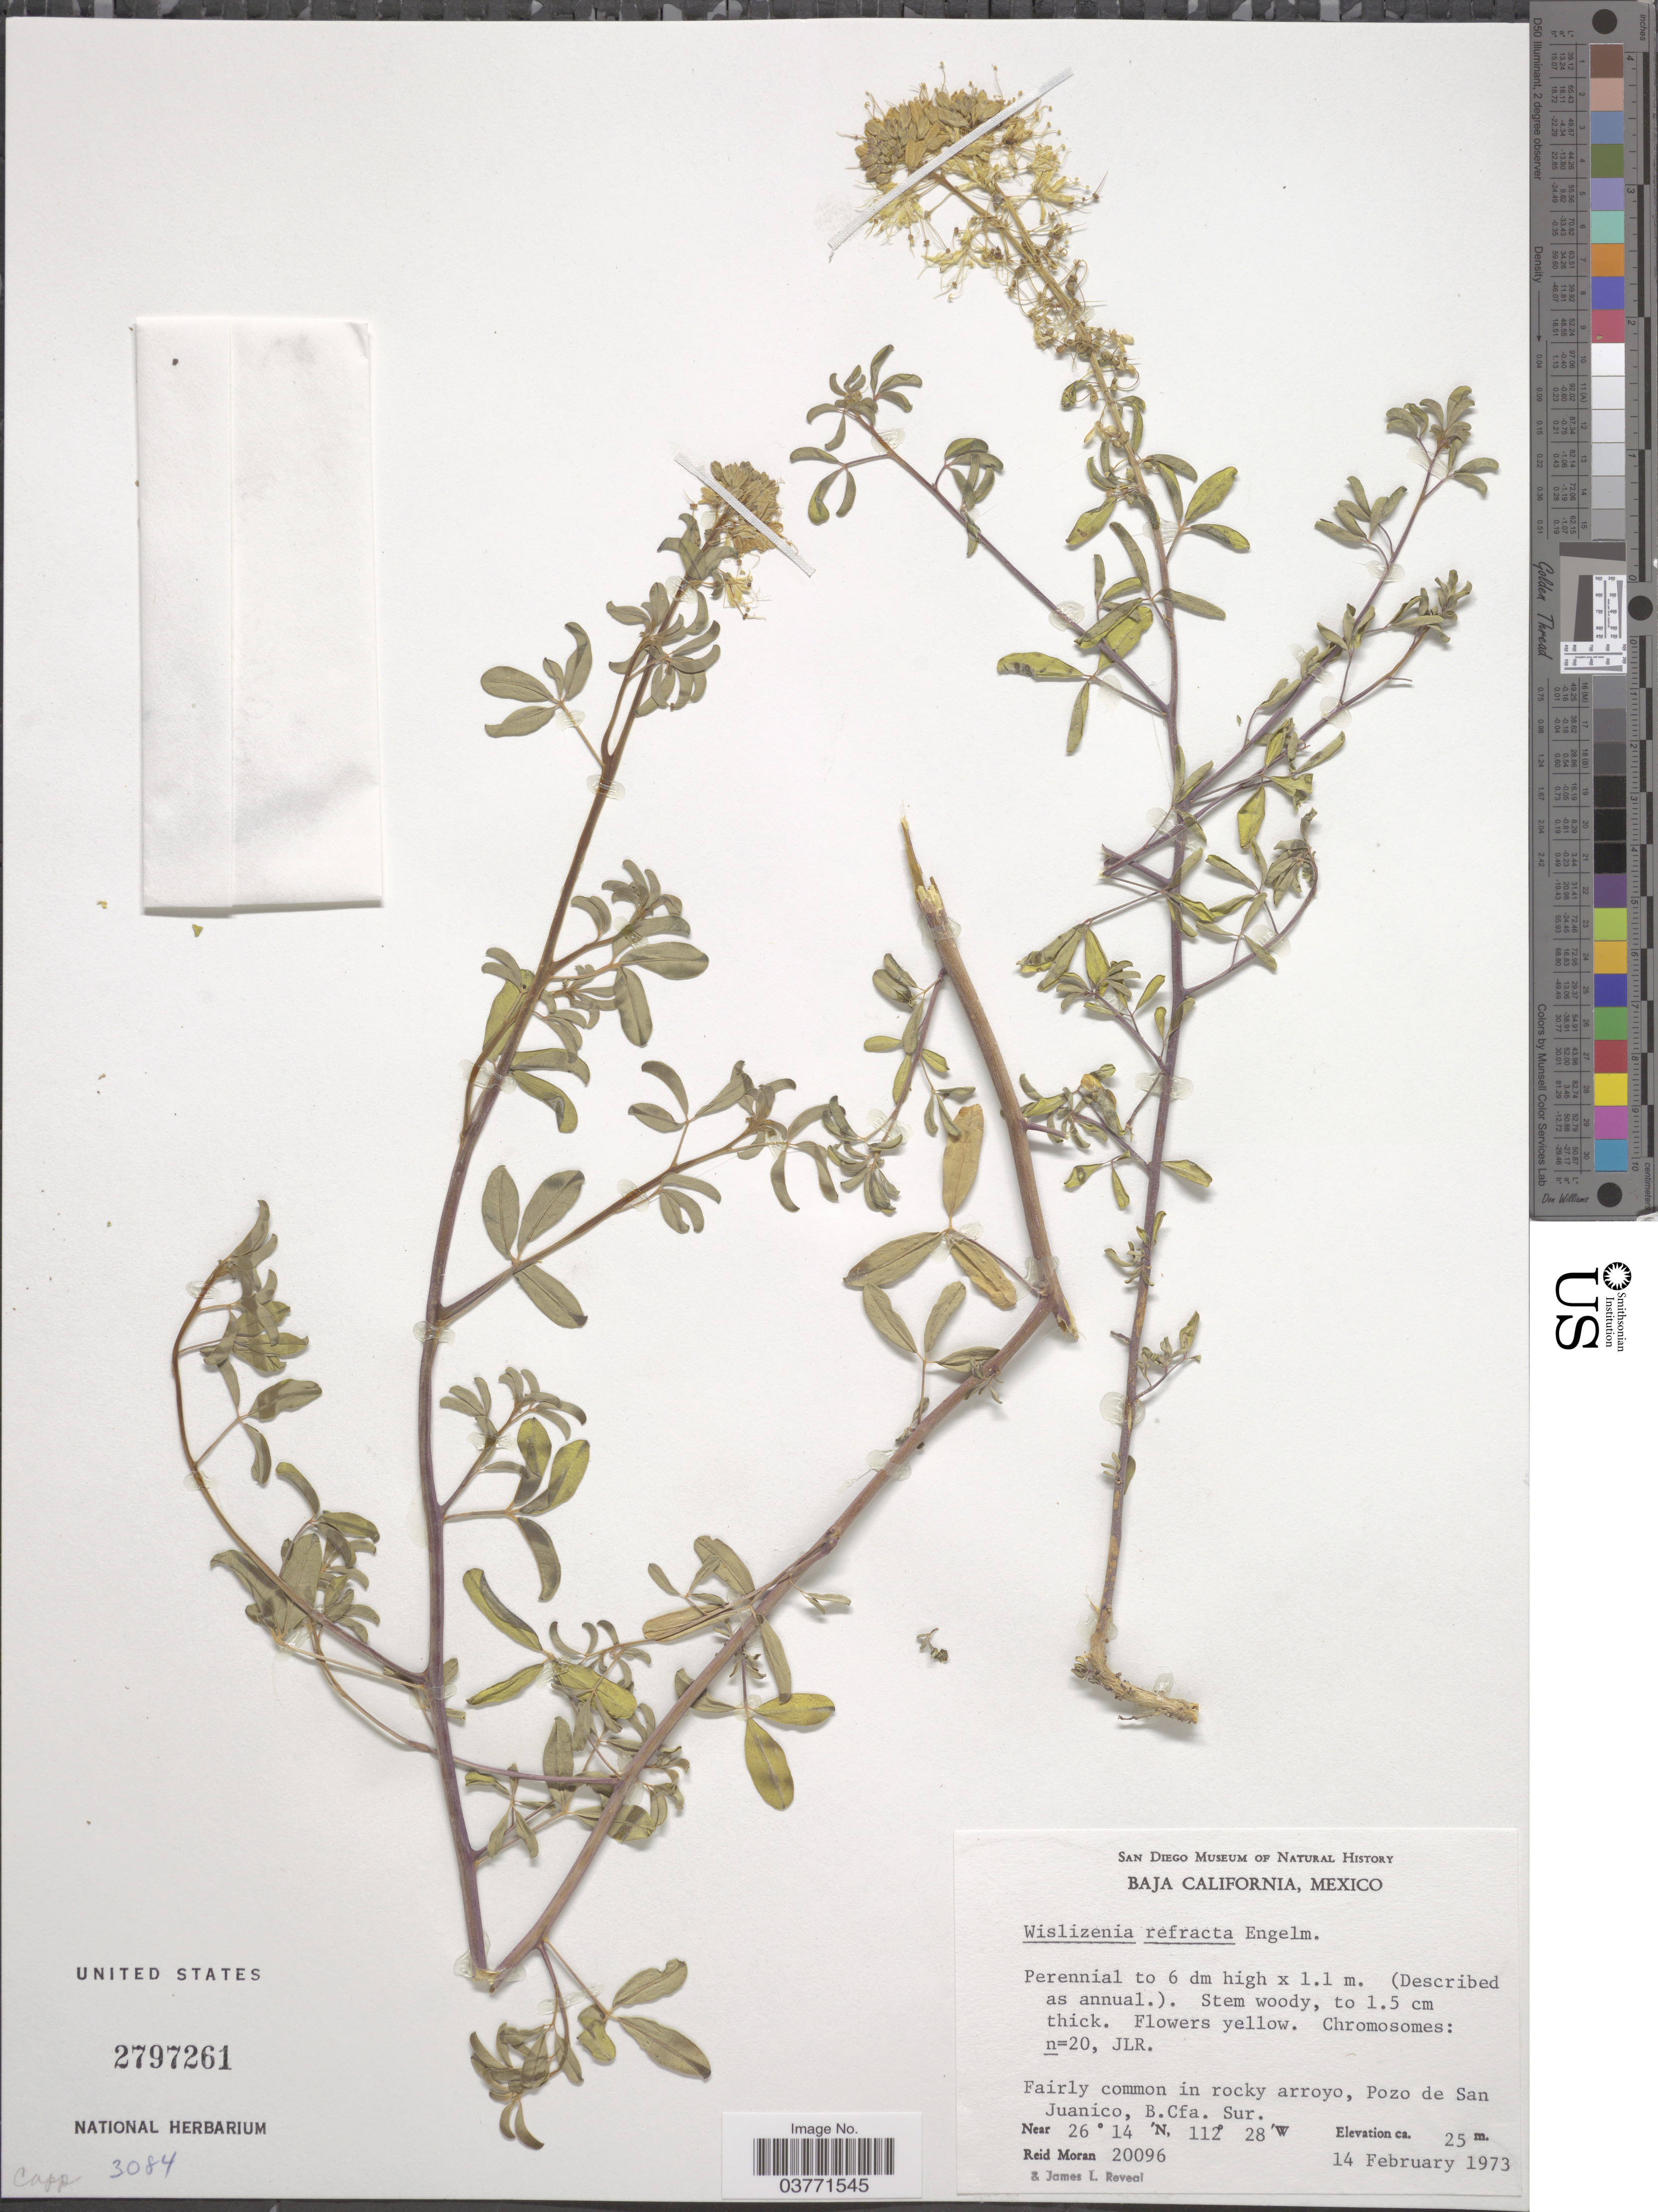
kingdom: Plantae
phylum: Tracheophyta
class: Magnoliopsida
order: Brassicales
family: Cleomaceae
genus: Cleomella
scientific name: Cleomella palmeri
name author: (A. Gray) J.C. Hall & Roalson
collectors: R. V. Moran & J. L. Reveal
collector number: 20096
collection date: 1973-02-14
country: Mexico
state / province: Baja California Sur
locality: Fairly common in rocky arroyo, Pozo de San Juanico.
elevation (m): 25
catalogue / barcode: US 2797261